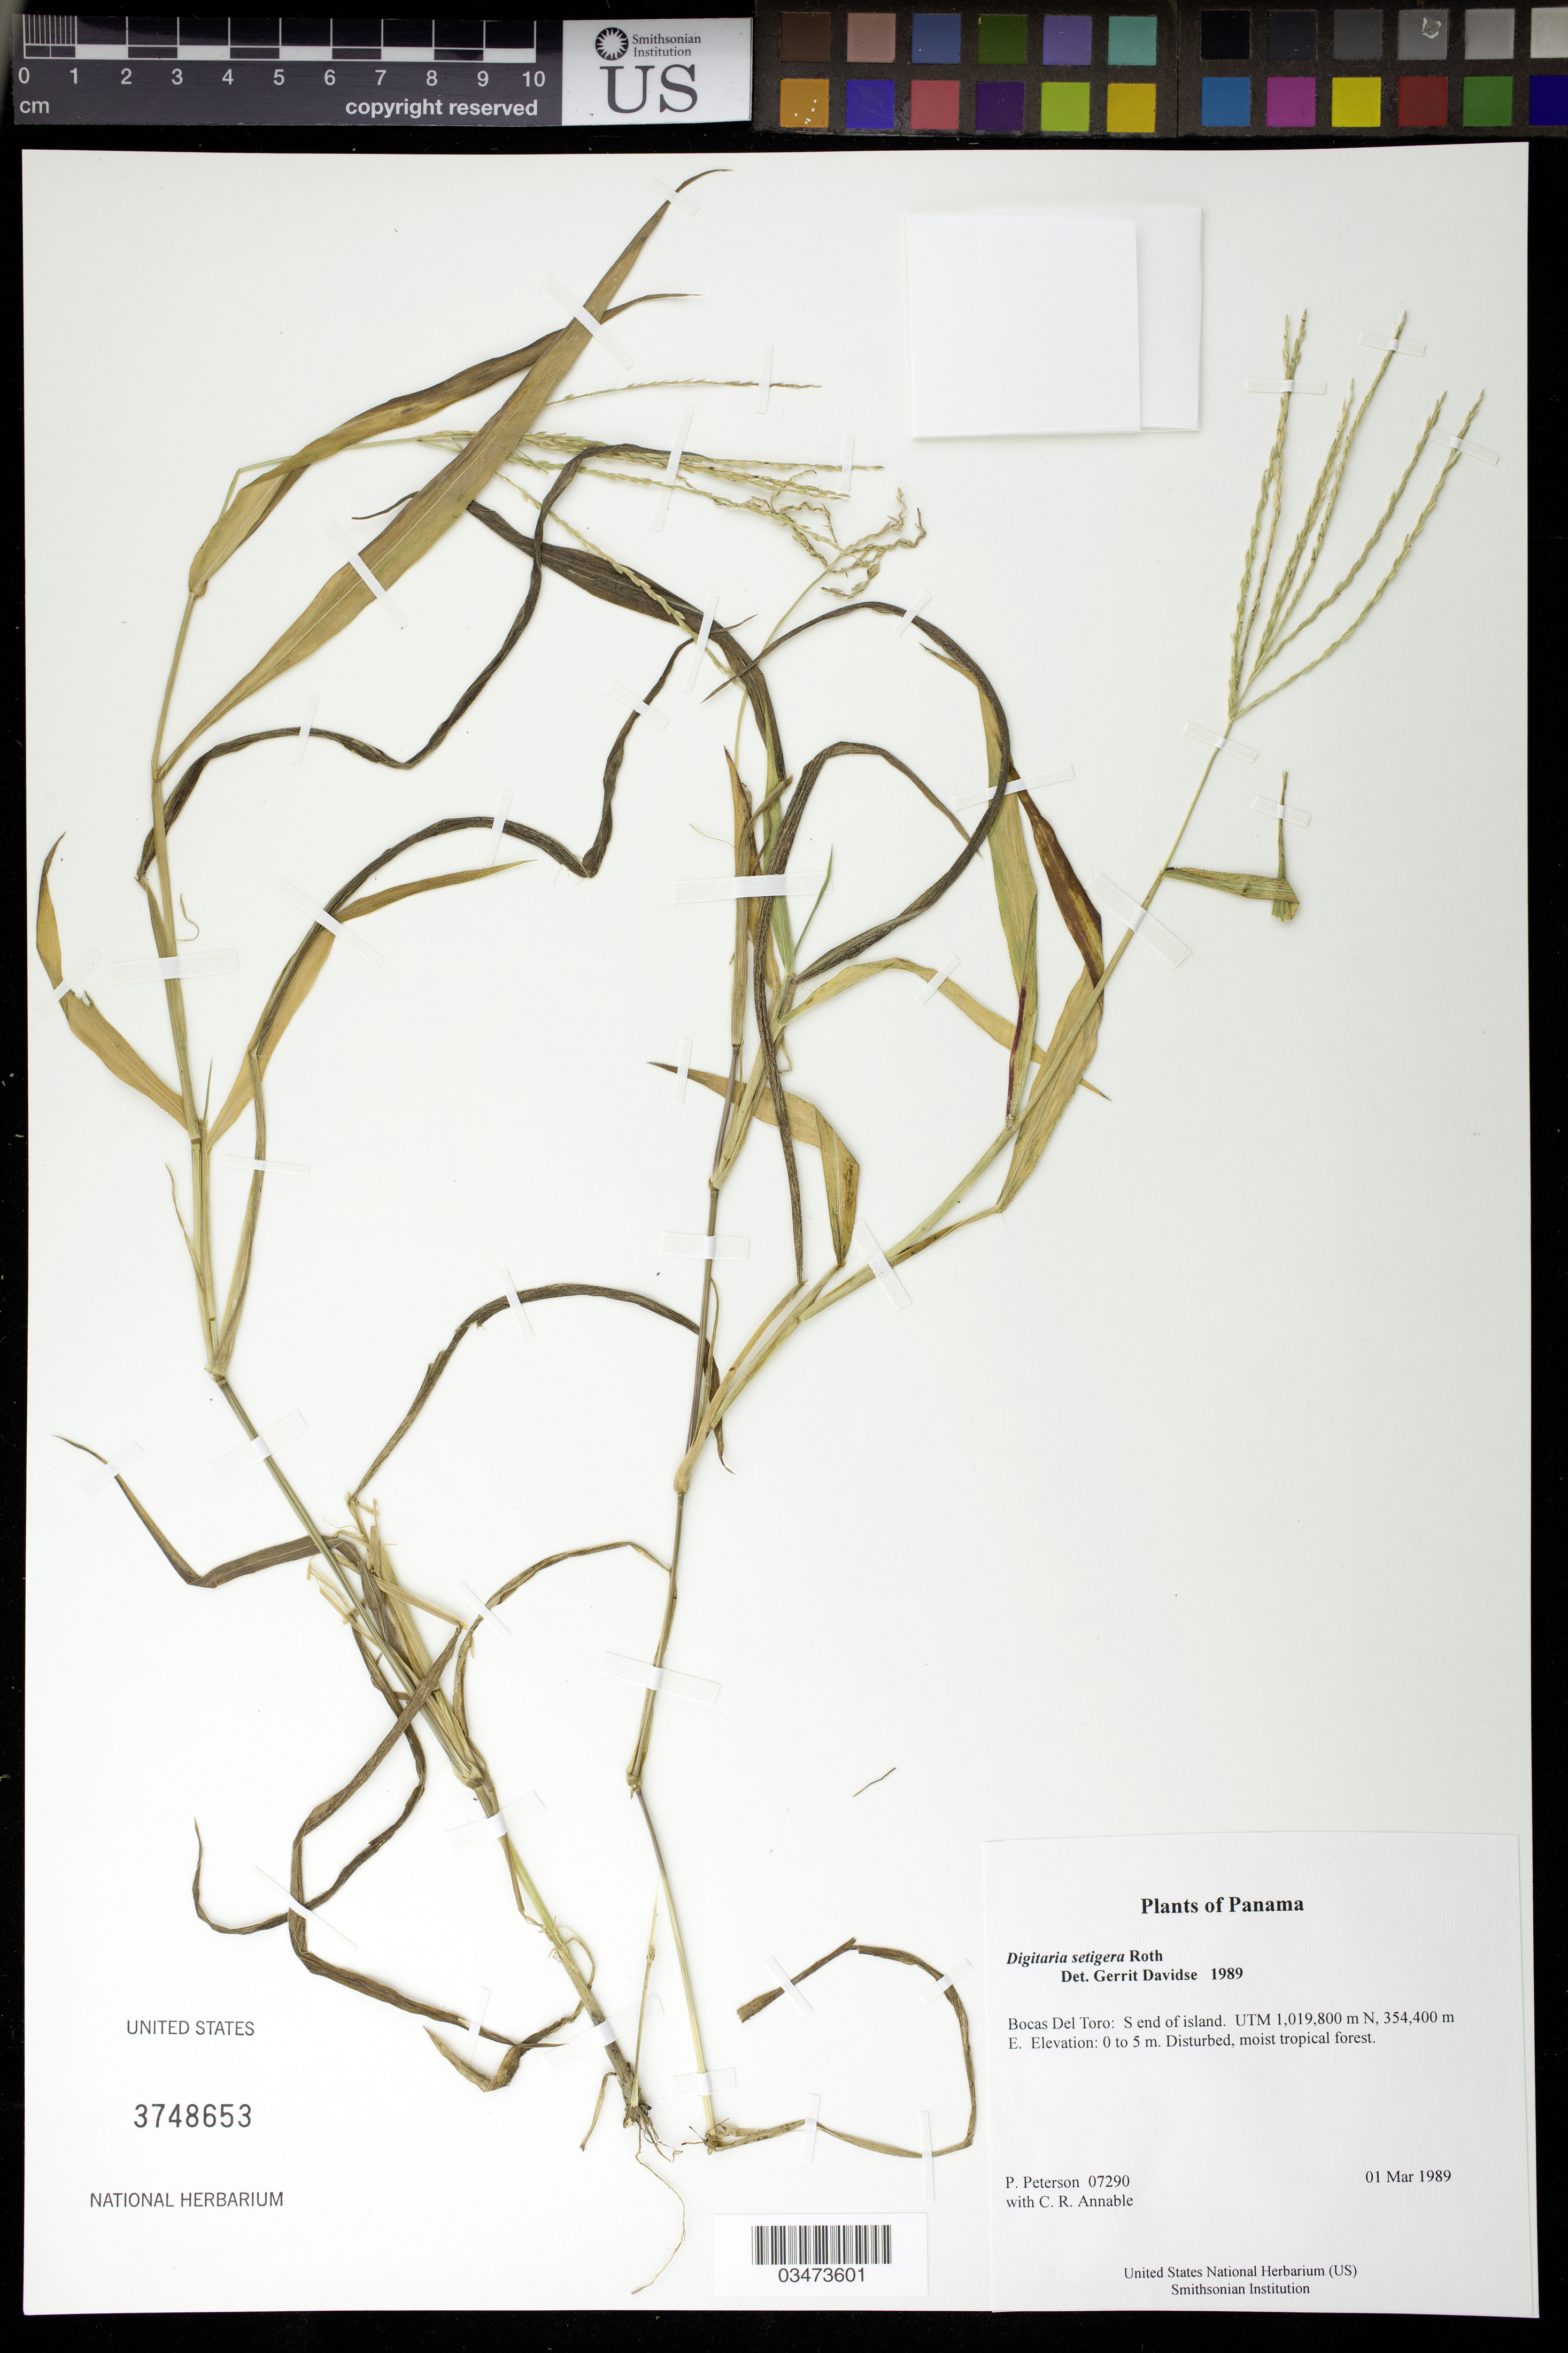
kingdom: Plantae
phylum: Tracheophyta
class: Liliopsida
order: Poales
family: Poaceae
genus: Digitaria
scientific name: Digitaria setigera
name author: Roth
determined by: Davidse, Gerrit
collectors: P. M. Peterson & C. R. Annable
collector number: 07290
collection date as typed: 01 Mar 1989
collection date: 1989-03-01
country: Panama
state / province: Bocas del Toro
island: Cayo Garcia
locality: S end of island. UTM 1,019,800 m N, 354,400 m E.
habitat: Disturbed, moist tropical forest.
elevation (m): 0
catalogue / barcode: US 3748653